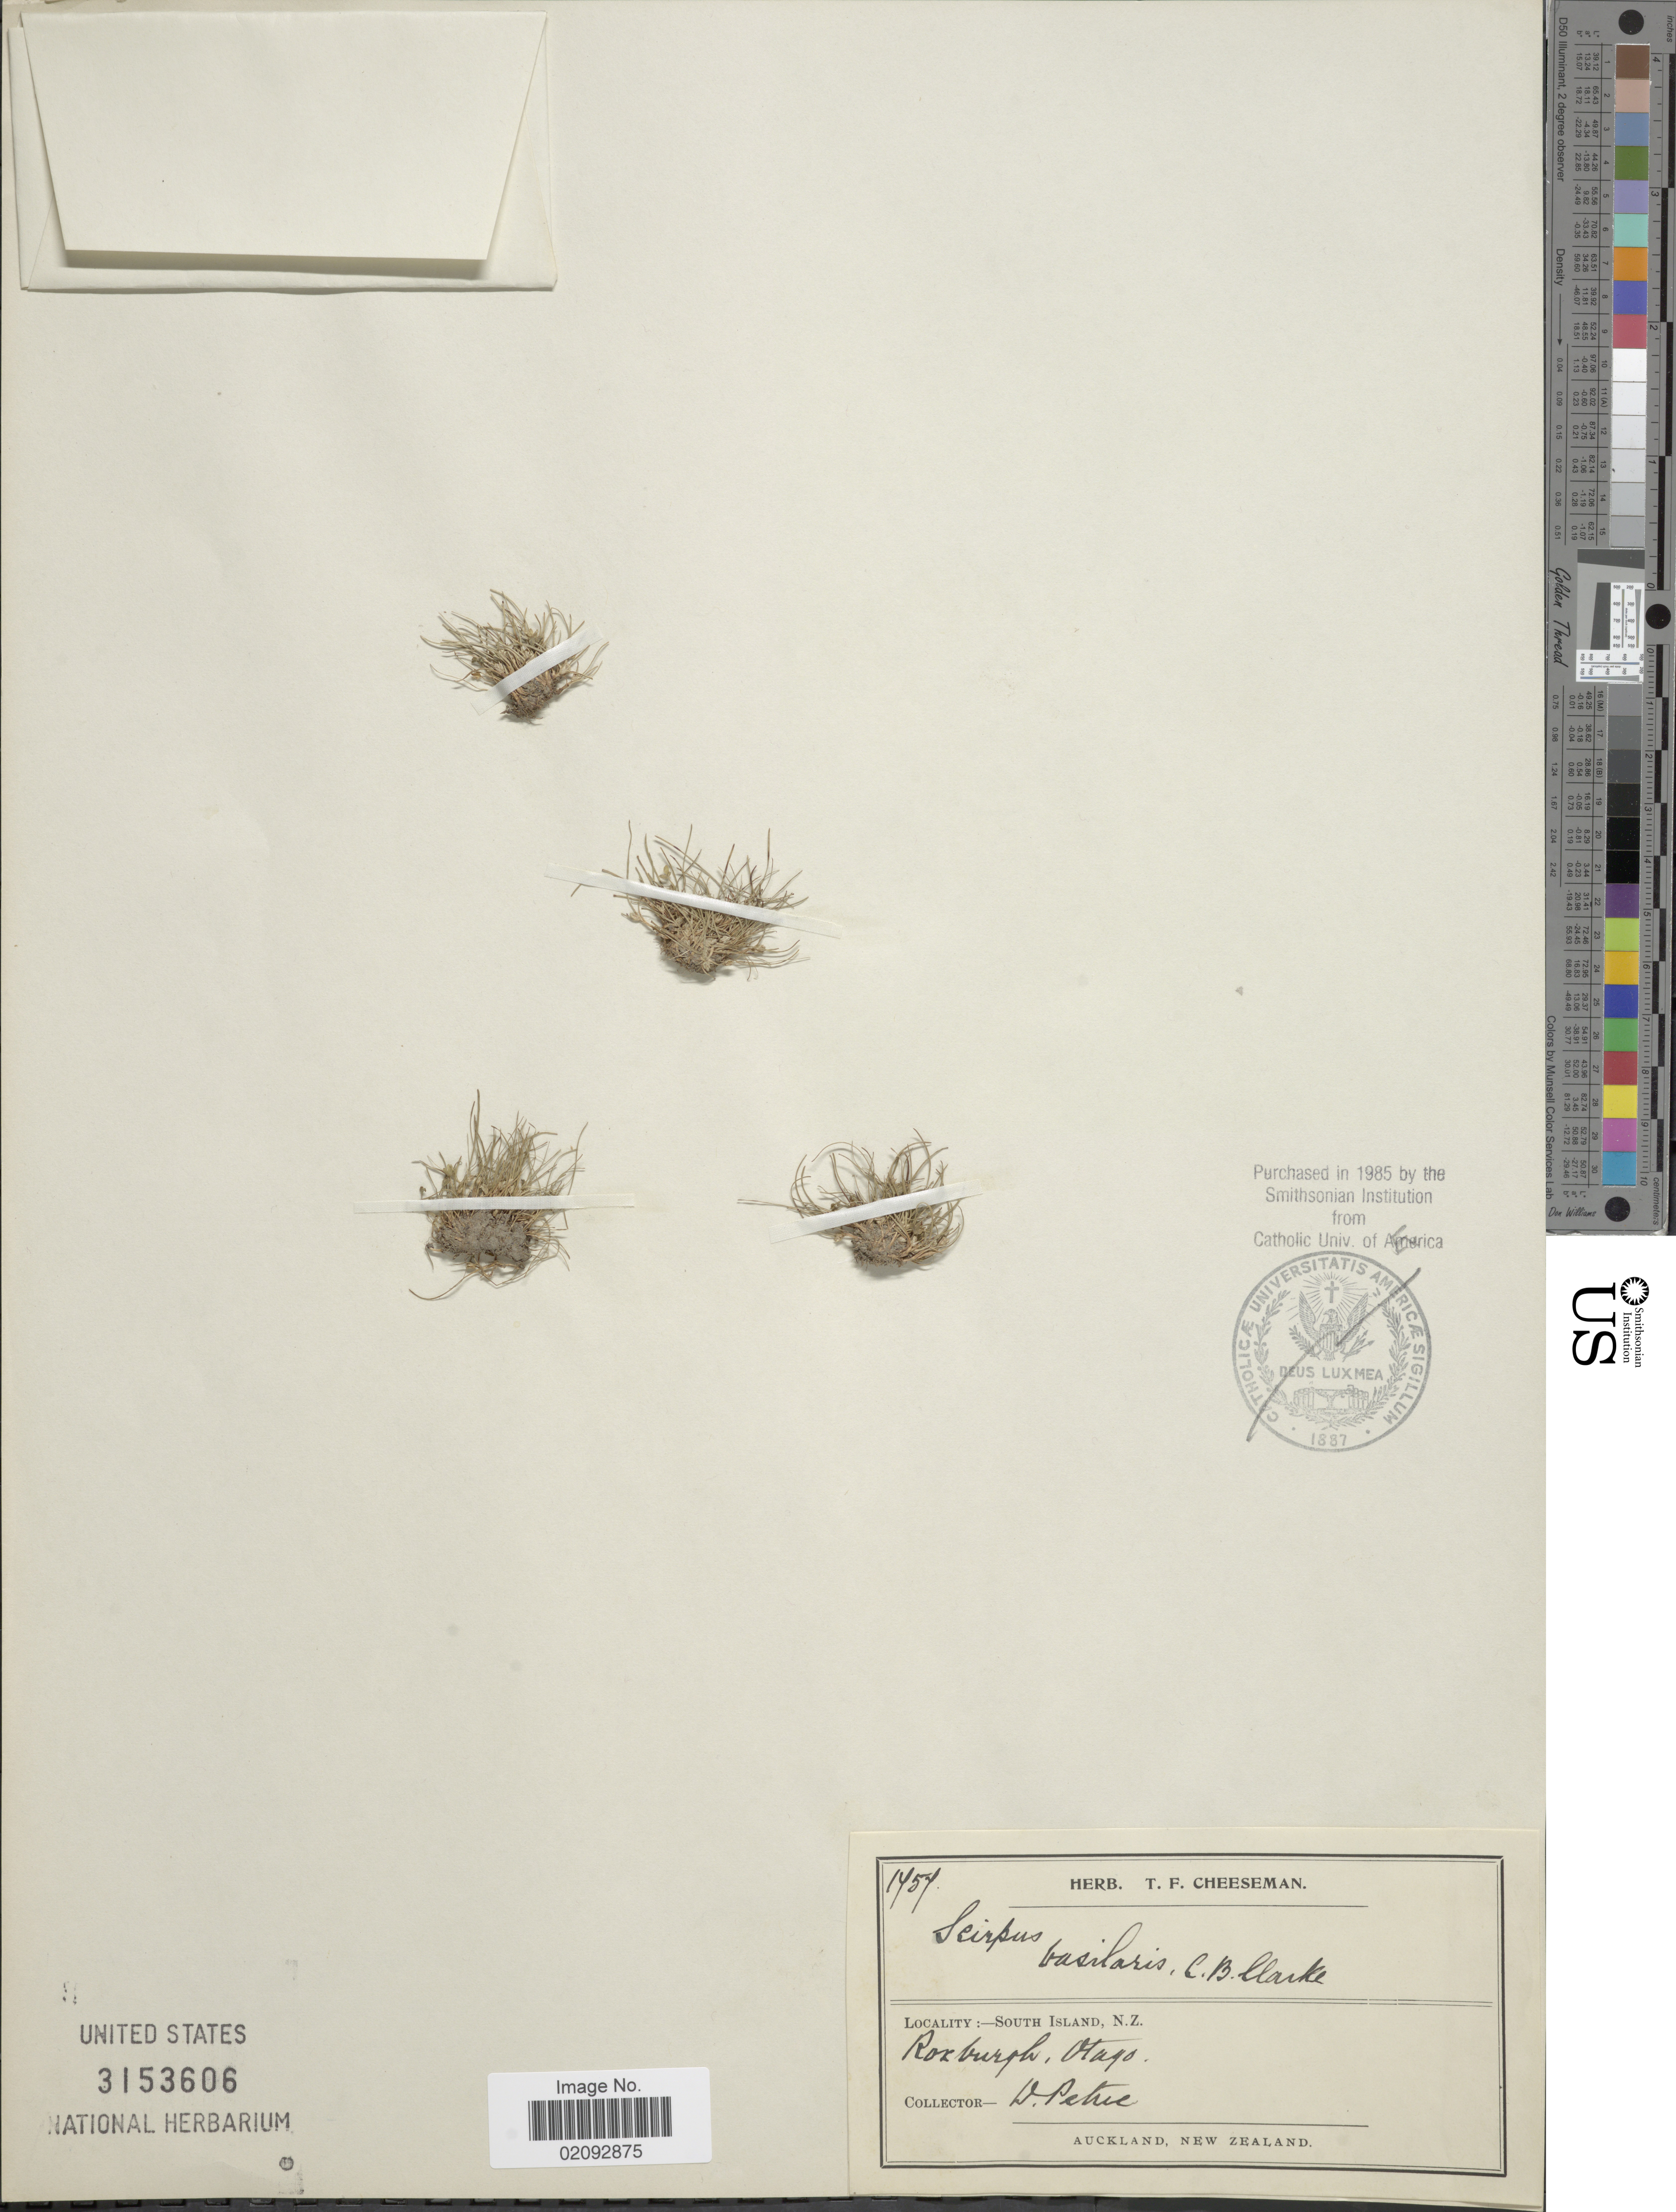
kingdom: Plantae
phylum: Tracheophyta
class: Liliopsida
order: Poales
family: Cyperaceae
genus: Isolepis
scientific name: Isolepis basilaris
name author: Hook. f.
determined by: Strong, Mark T., (BOT), Smithsonian Institution - National Museum of Natural History (UNITED STATES)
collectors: D. Petrie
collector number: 1757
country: New Zealand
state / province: Otago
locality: South Island, Roxburgh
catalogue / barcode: US 3153606